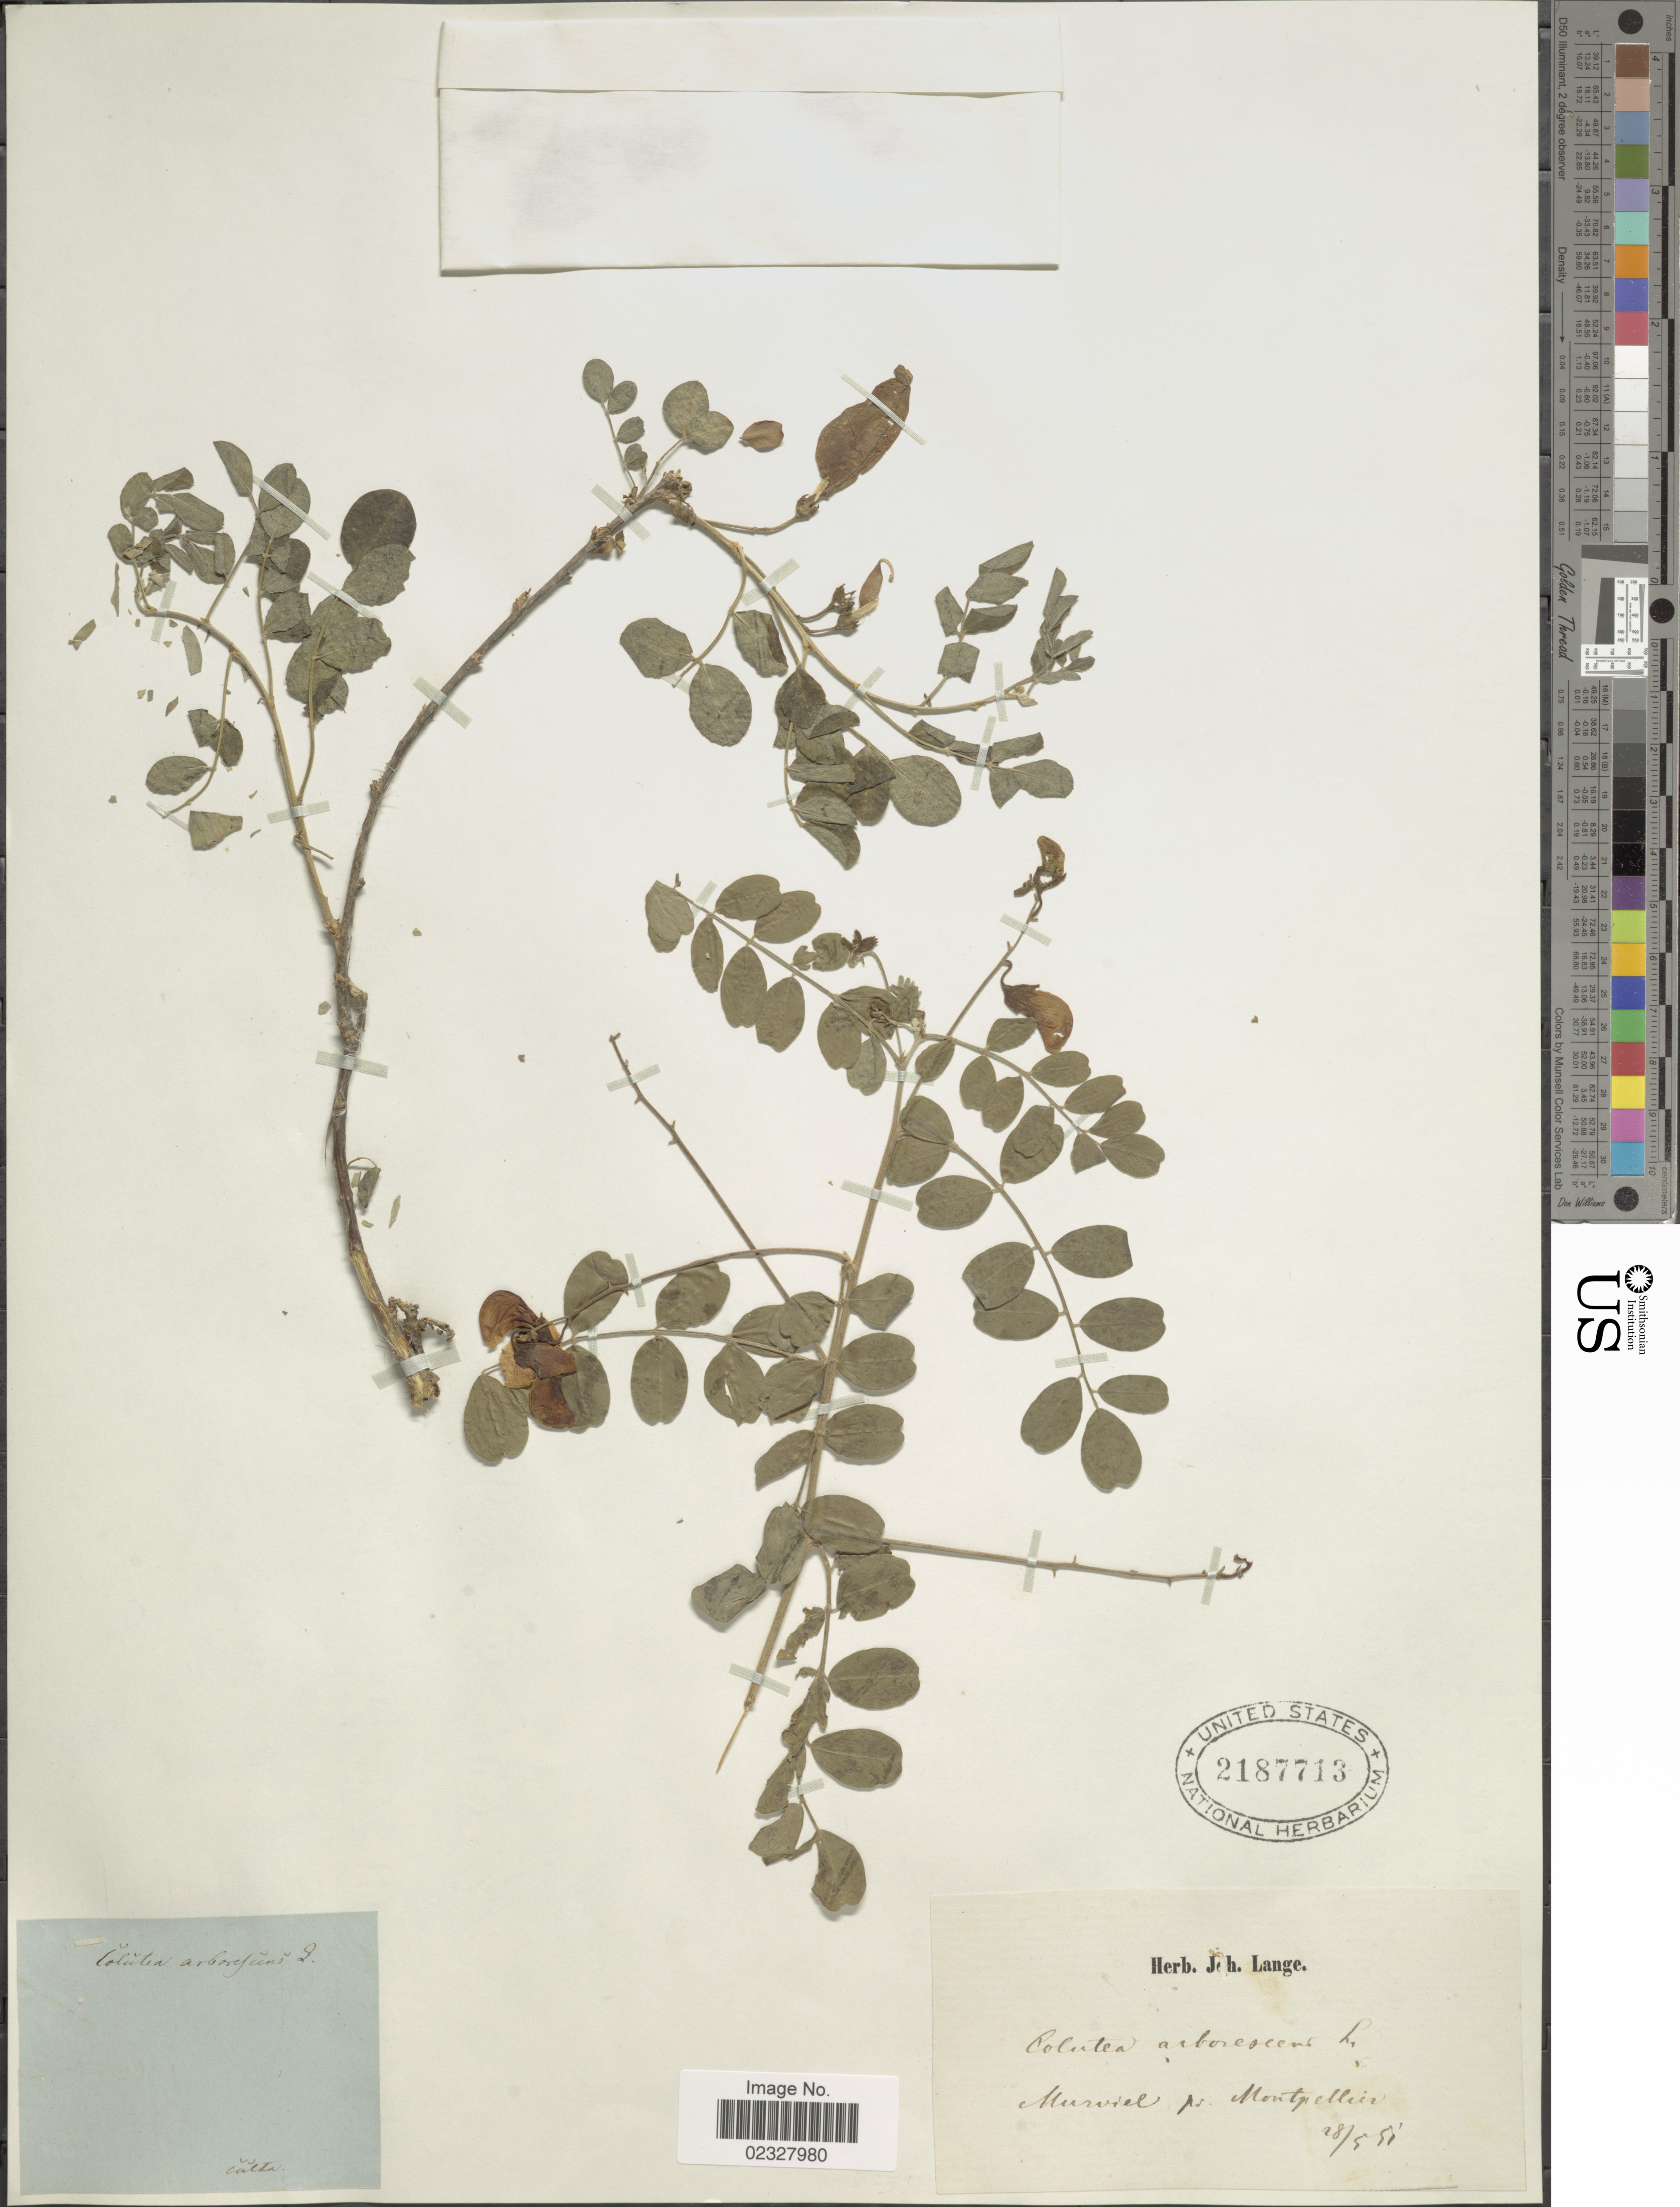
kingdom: Plantae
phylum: Tracheophyta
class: Magnoliopsida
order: Fabales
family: Fabaceae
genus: Colutea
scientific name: Colutea arborescens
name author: L.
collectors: ex herb. Joh. Lange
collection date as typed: Transcribed d/m/y: 28/5/51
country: France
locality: Murviel ps Montpellier [interpreted]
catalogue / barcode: US 2187713